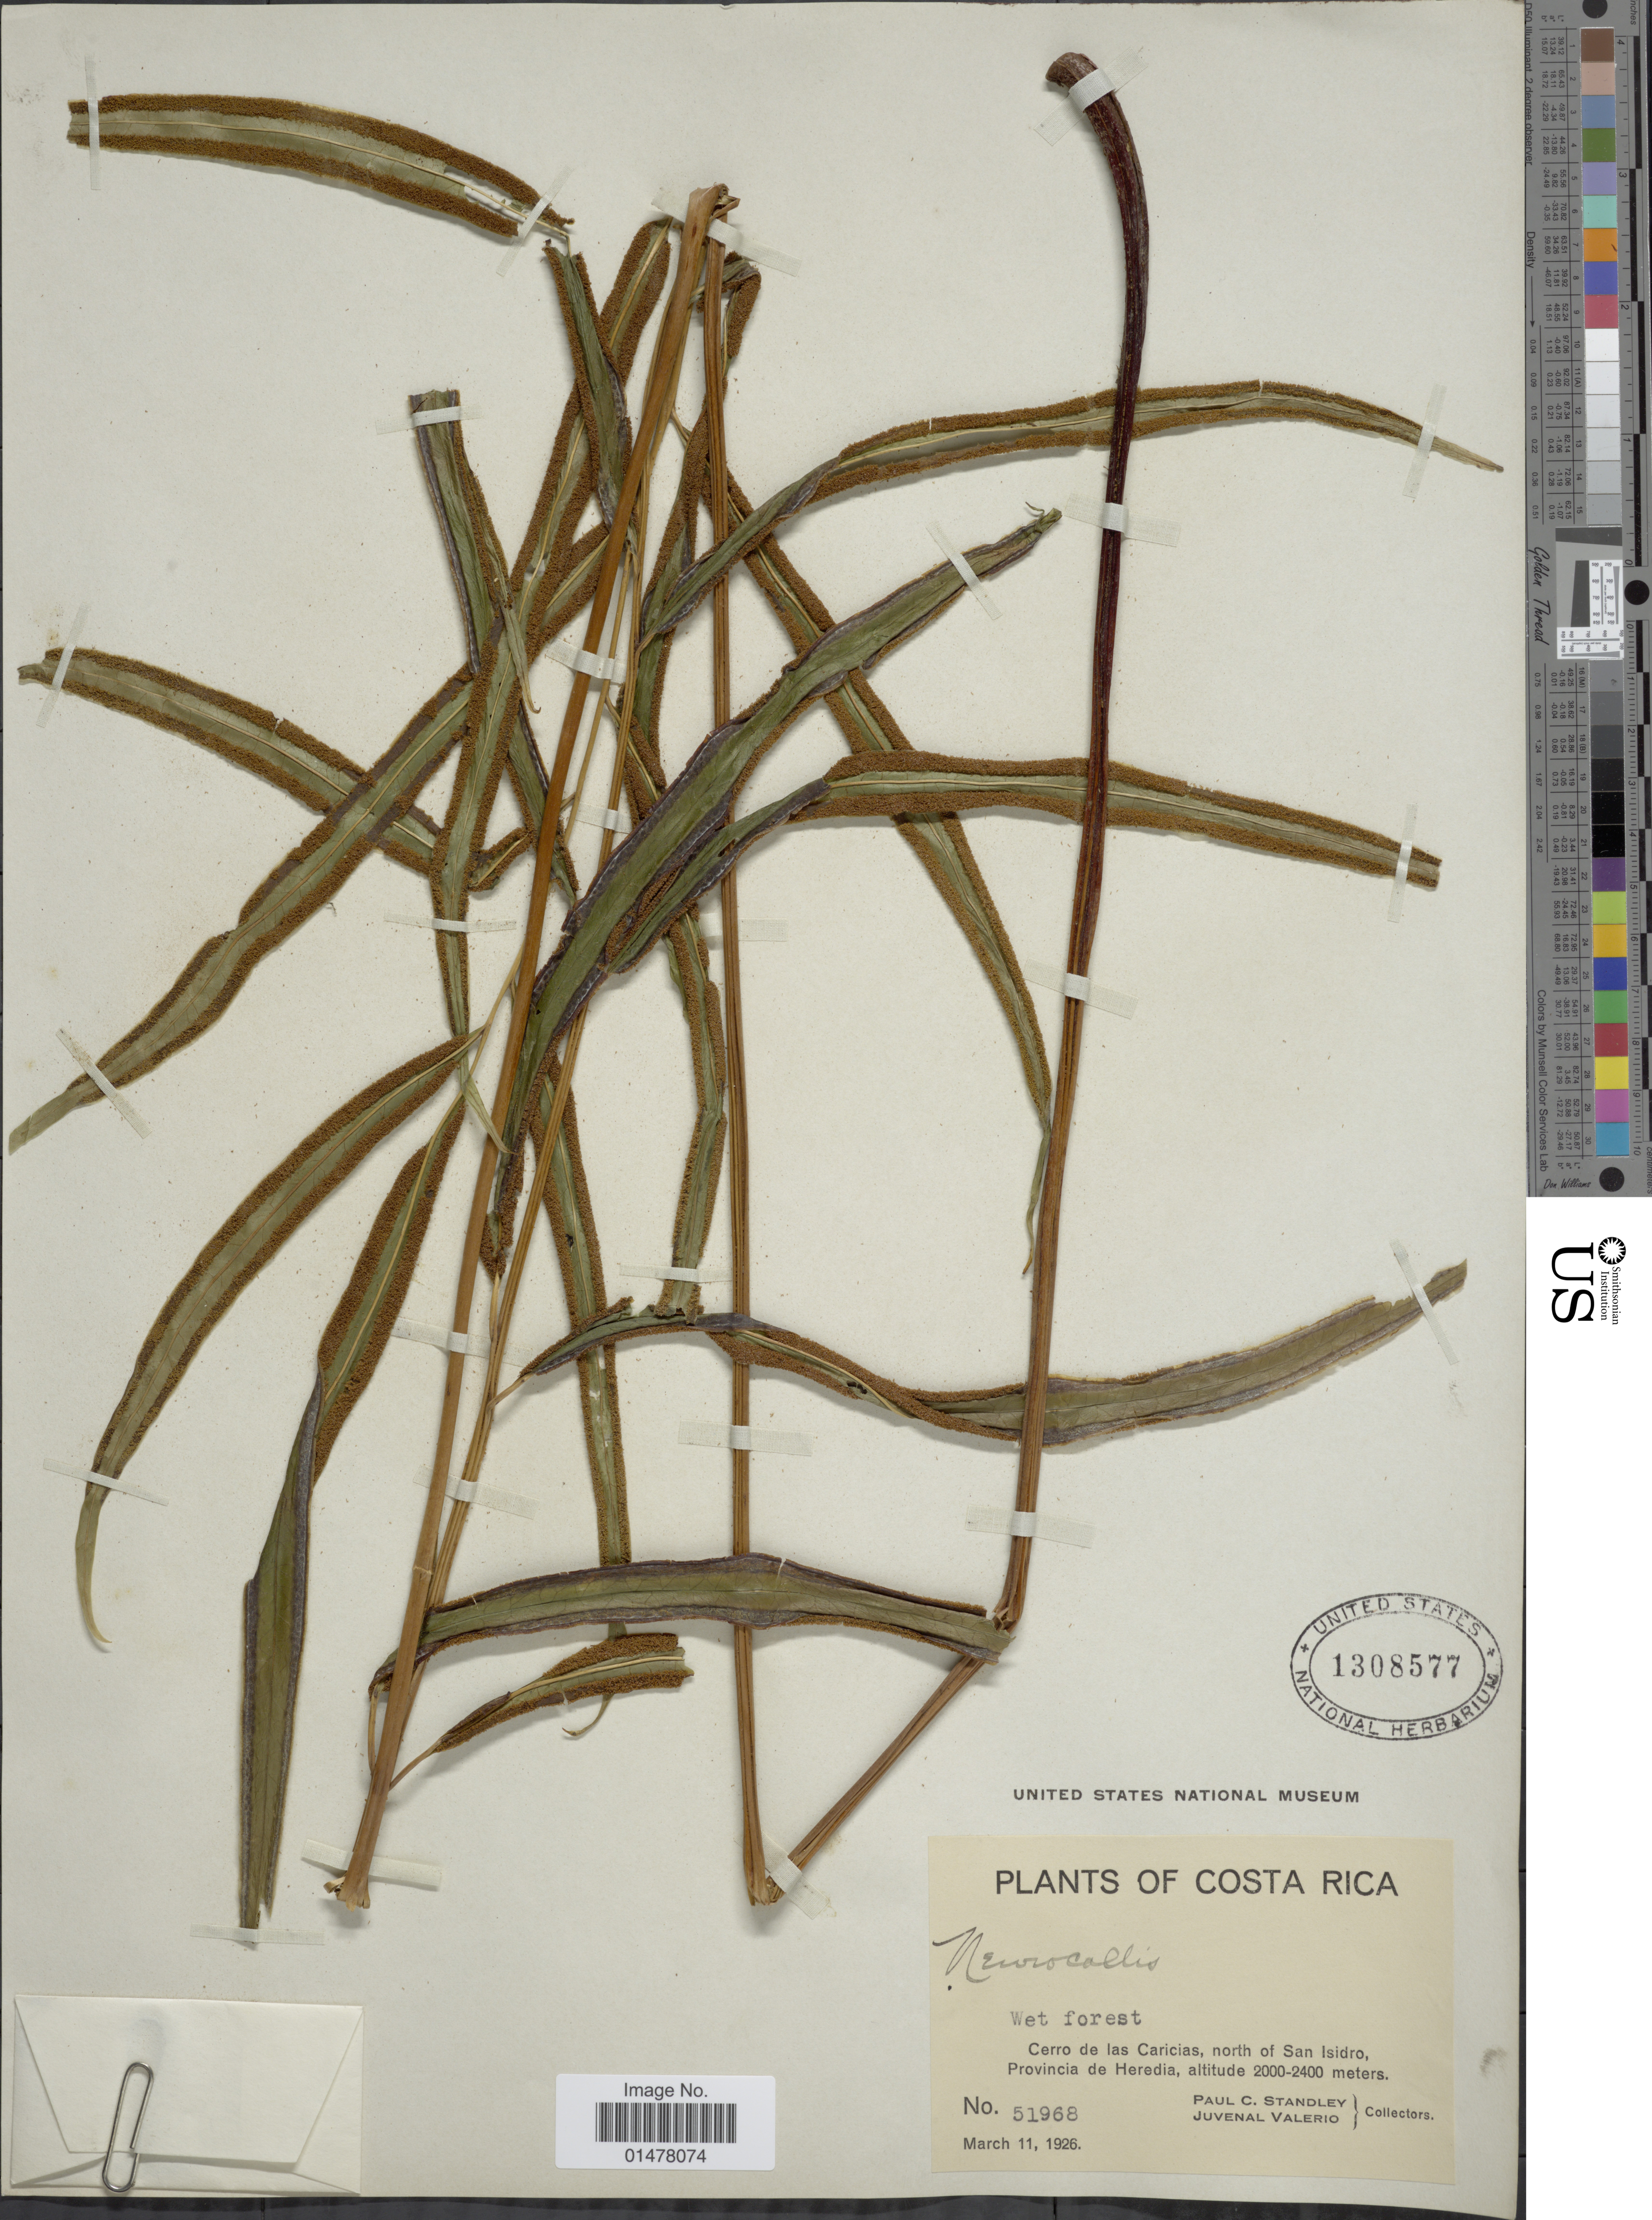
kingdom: Plantae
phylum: Tracheophyta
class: Polypodiopsida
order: Polypodiales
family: Pteridaceae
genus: Pteris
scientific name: Pteris praestantissima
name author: (Bory ex Fée) Christenh.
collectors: P. C. Standley & J. Valerio R.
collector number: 51968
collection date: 1926-03-11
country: Costa Rica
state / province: Heredia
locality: Costa Rica,Cerro de las Caricias, north of San Isidro, provincia de Heredia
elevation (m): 2000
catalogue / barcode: US 1308577